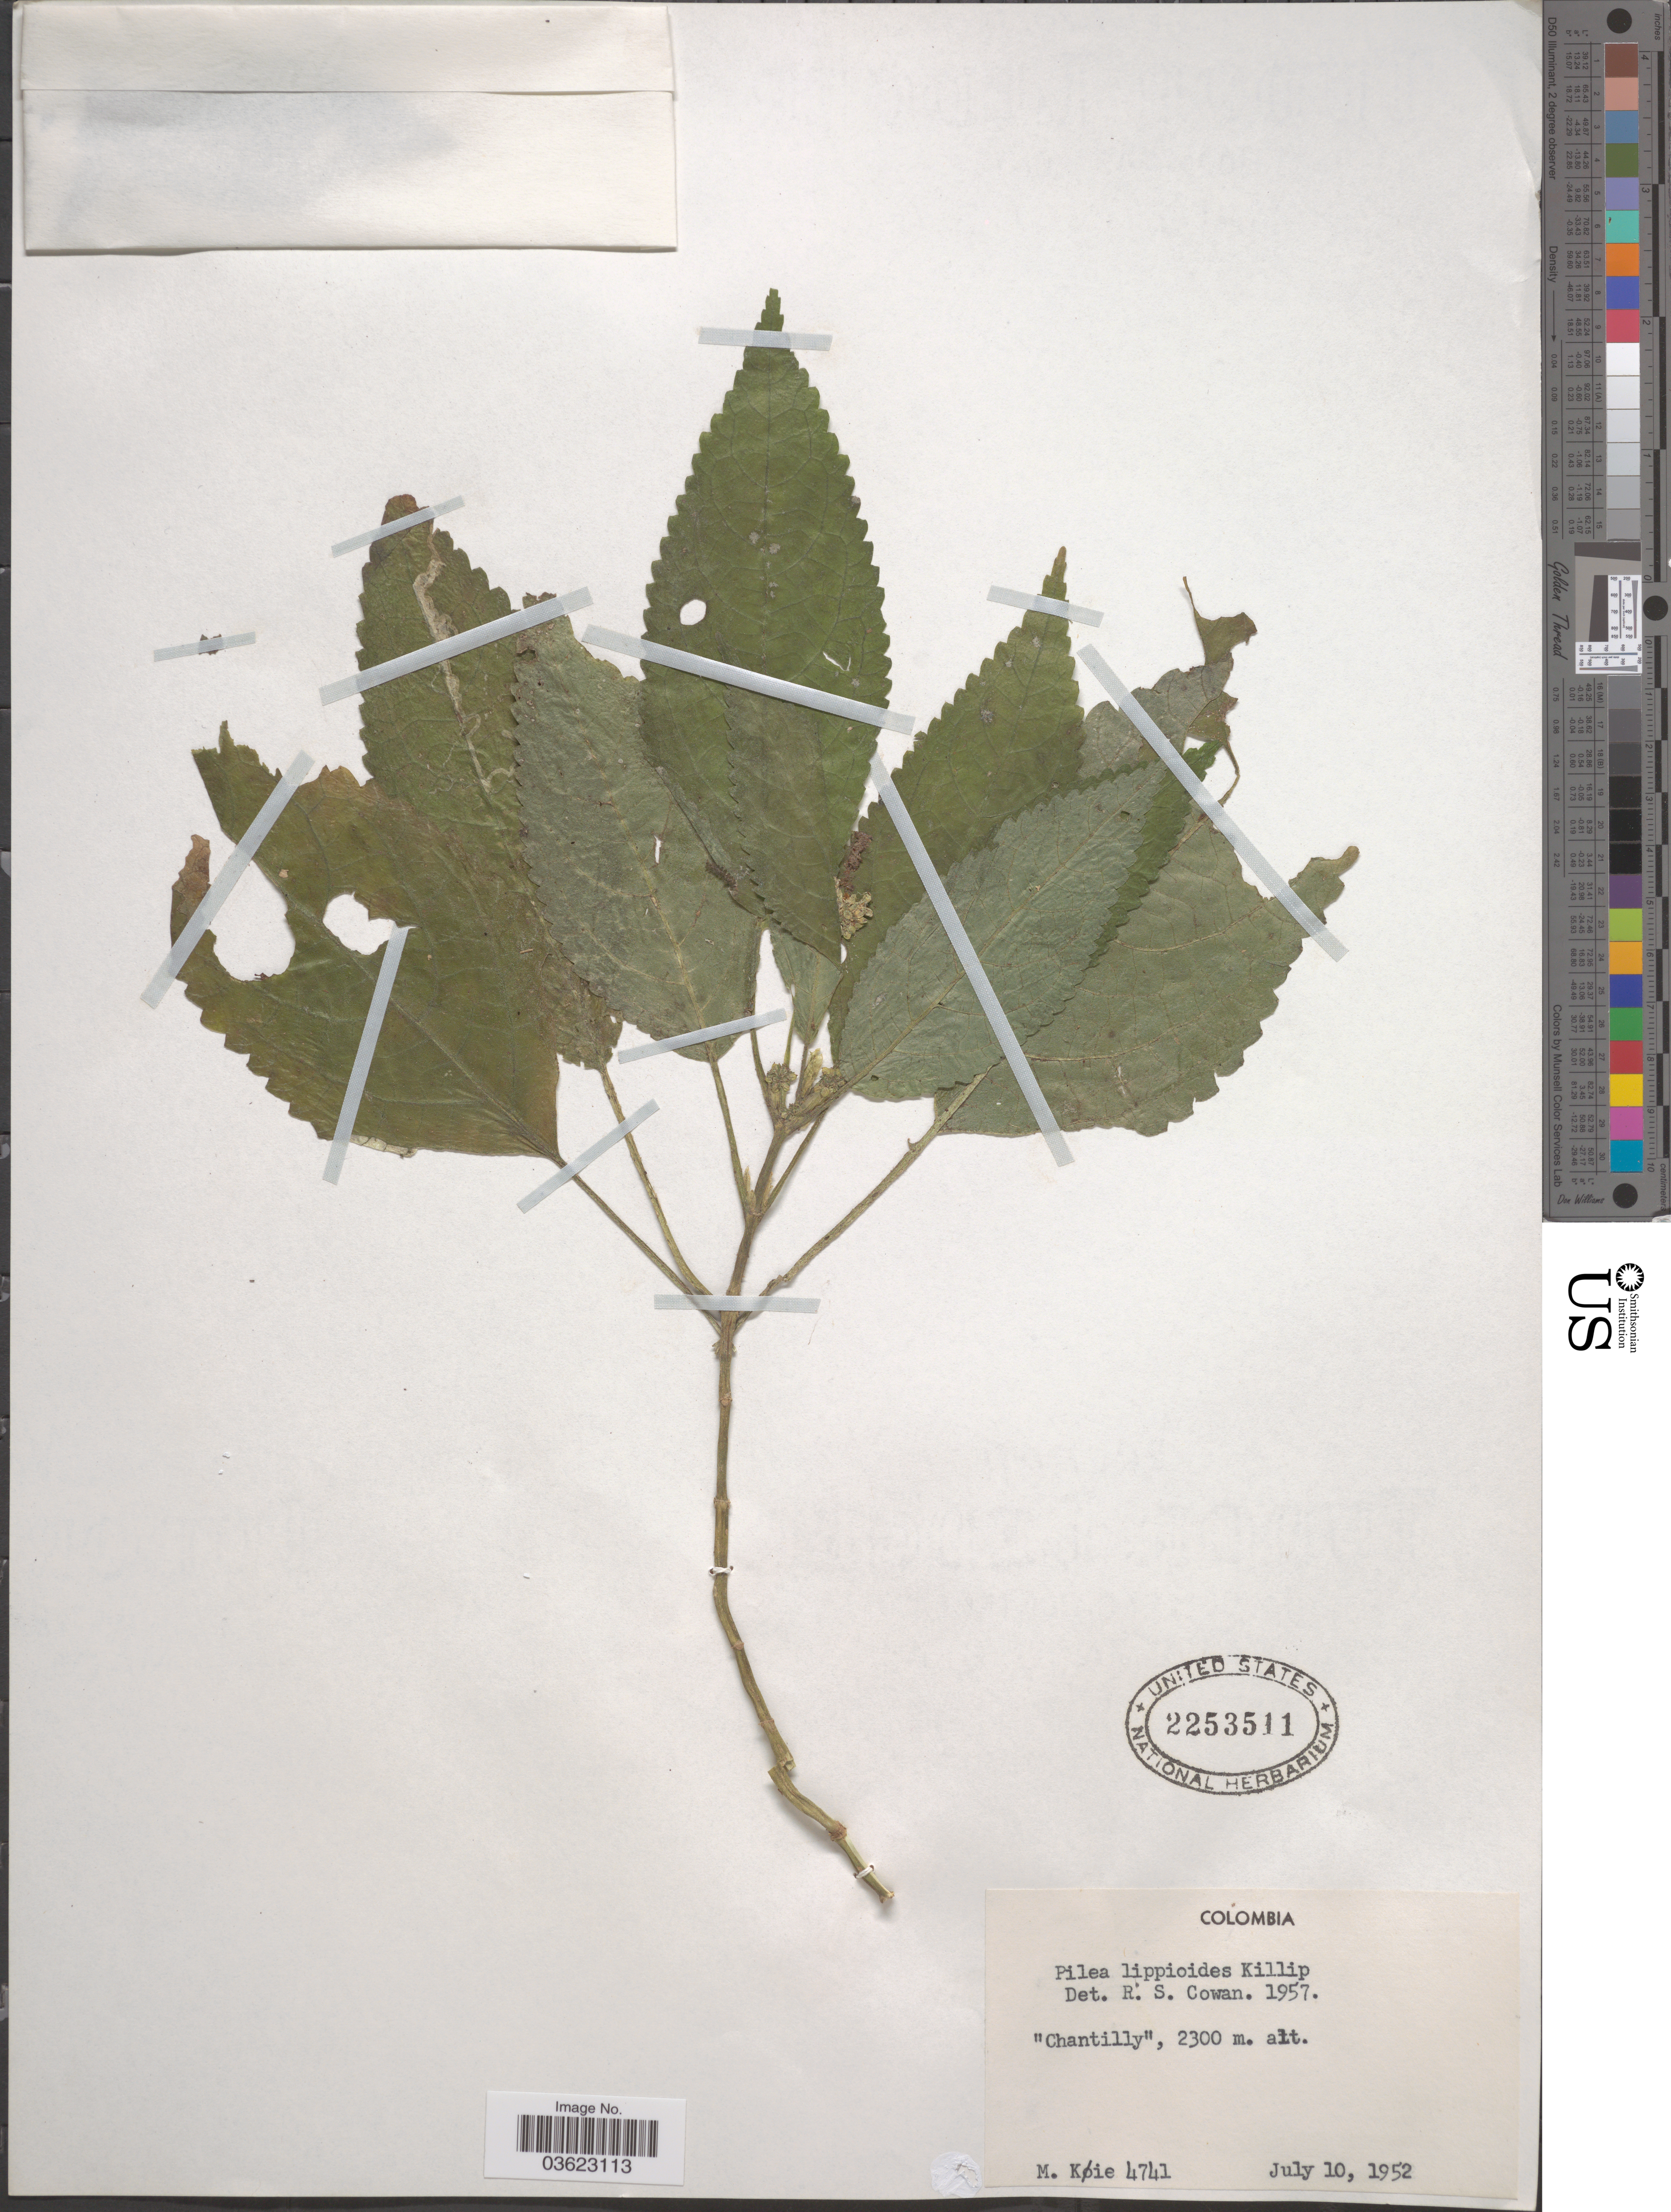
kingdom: Plantae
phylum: Tracheophyta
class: Magnoliopsida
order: Rosales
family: Urticaceae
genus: Pilea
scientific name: Pilea lippioides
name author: Killip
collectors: M. Köie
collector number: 4741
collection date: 1952-07-10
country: Colombia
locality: Chantilly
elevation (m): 2300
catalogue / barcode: US 2253511